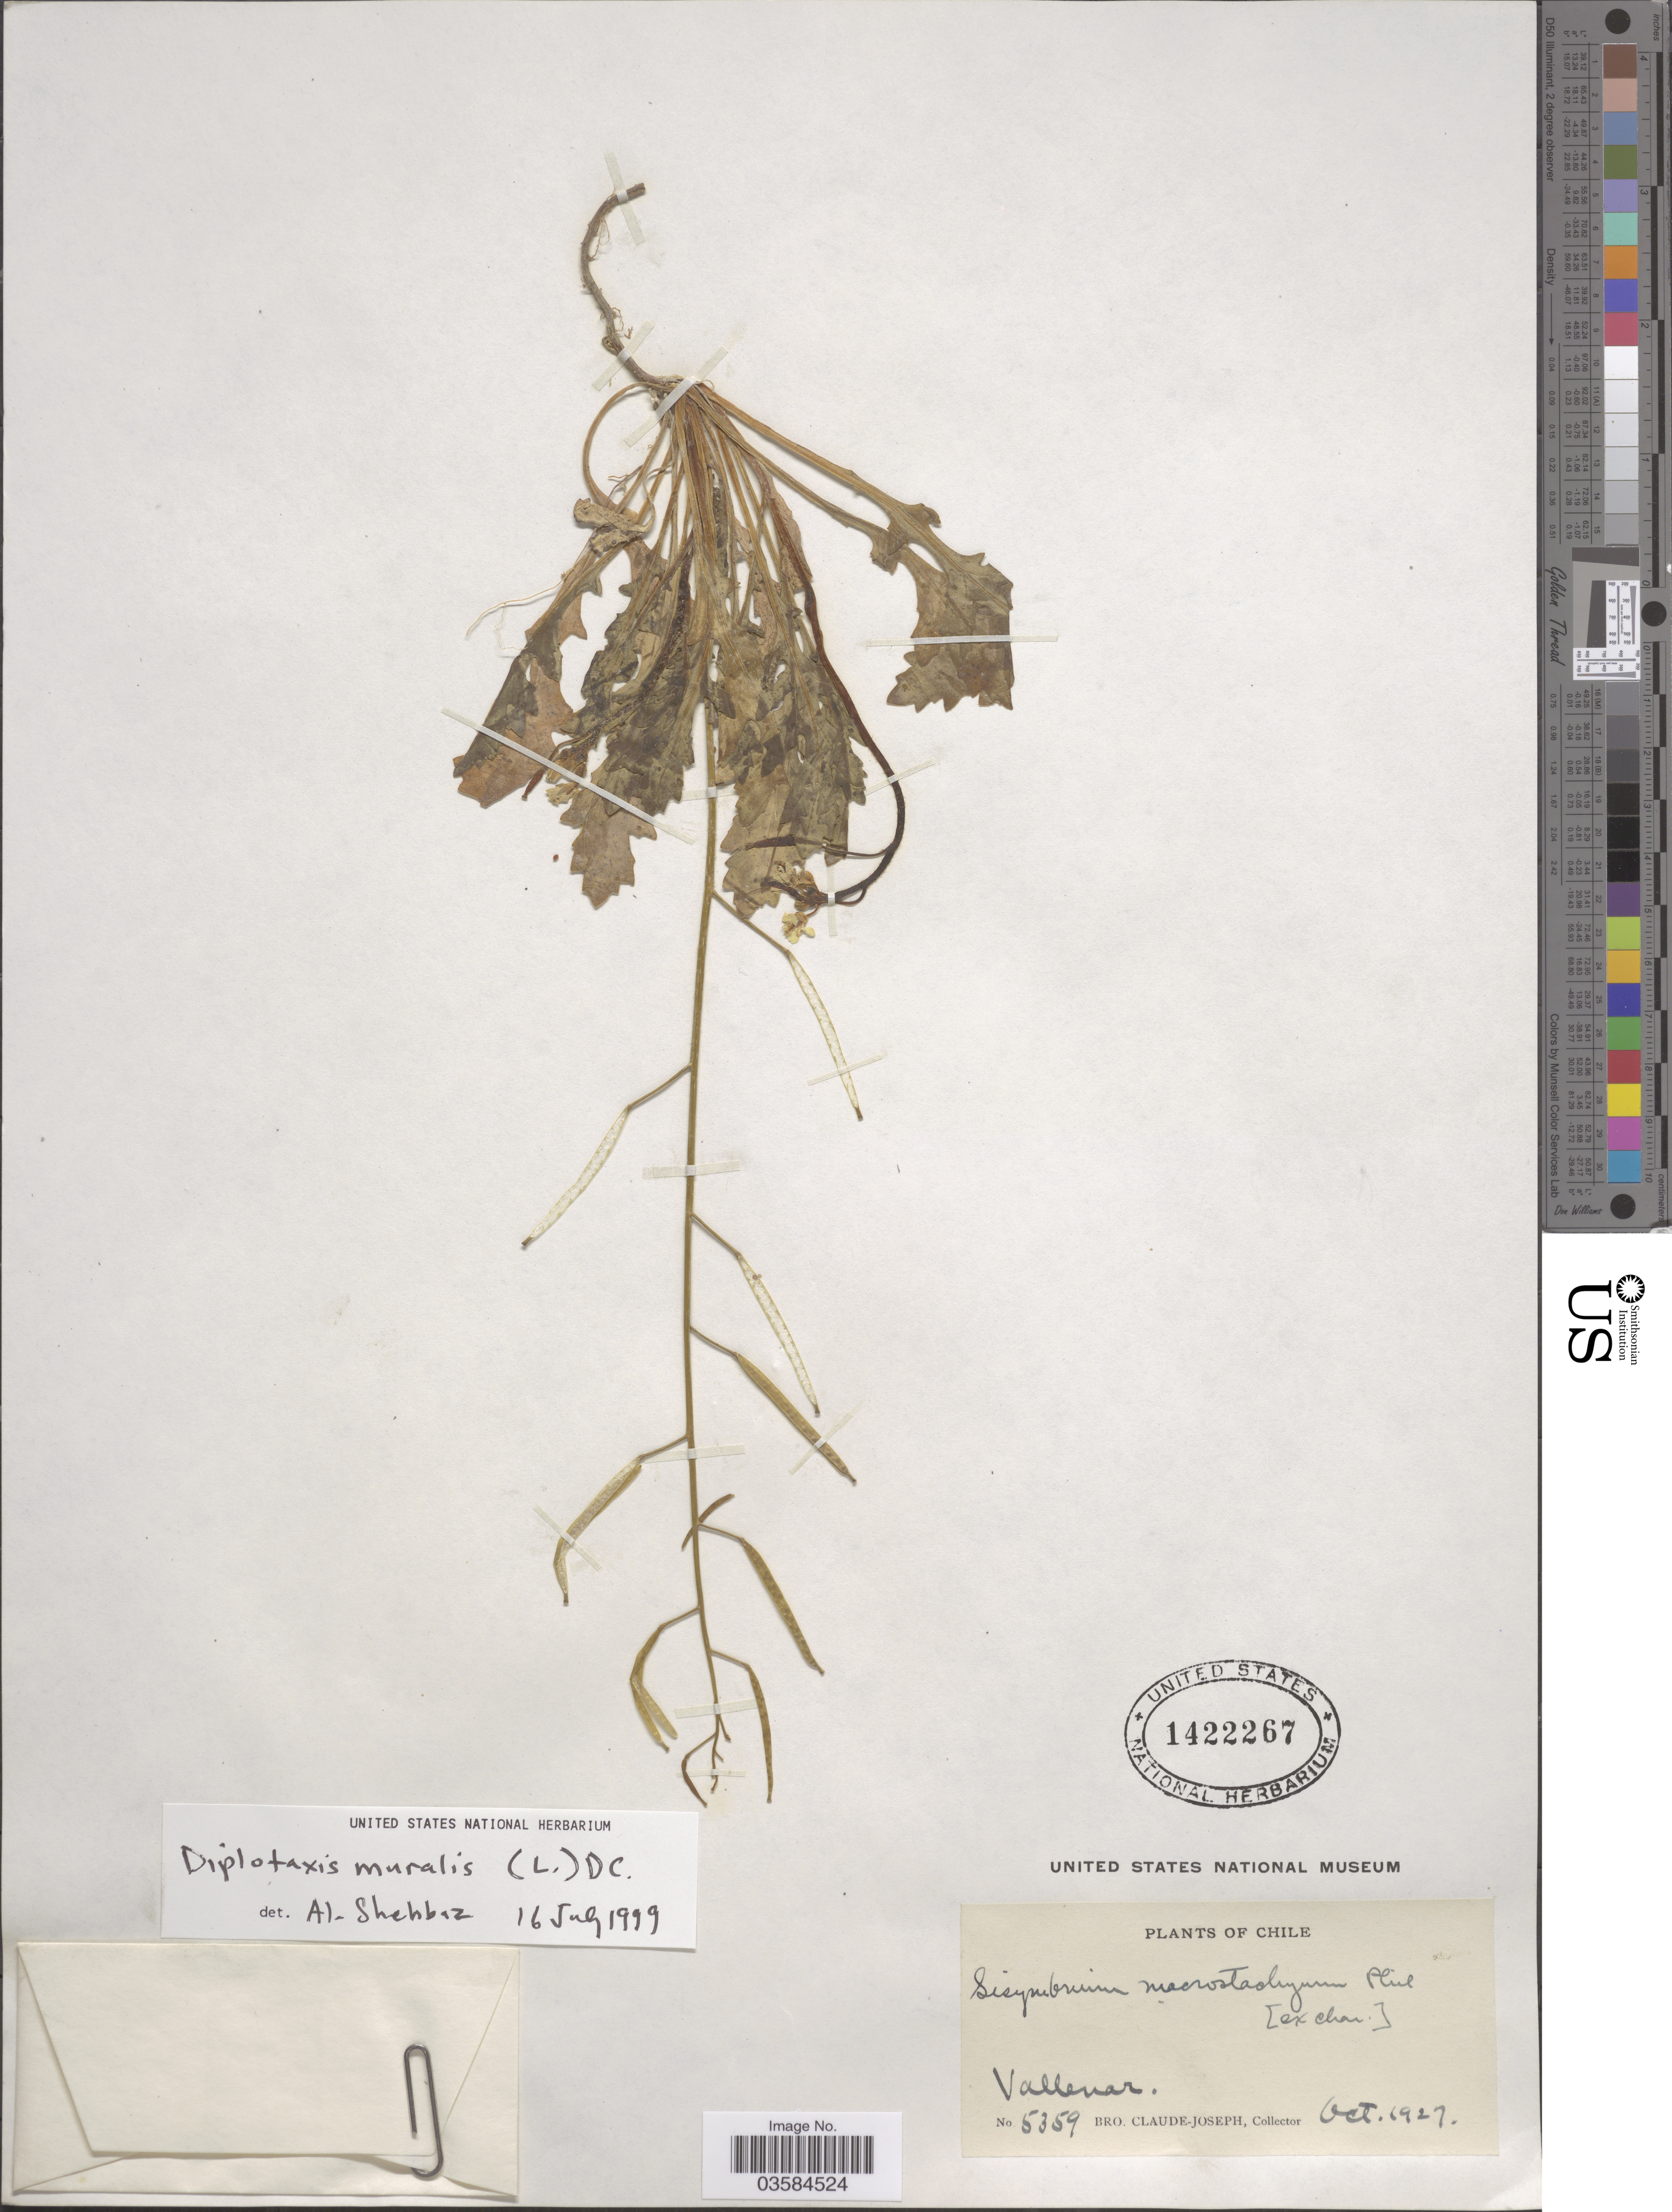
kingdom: Plantae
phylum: Tracheophyta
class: Magnoliopsida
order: Brassicales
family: Brassicaceae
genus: Diplotaxis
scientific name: Diplotaxis muralis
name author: (L.) DC.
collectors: Bro. Claude-Joseph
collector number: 5359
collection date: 1927-10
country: Chile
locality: Vallenar.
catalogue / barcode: US 1422267